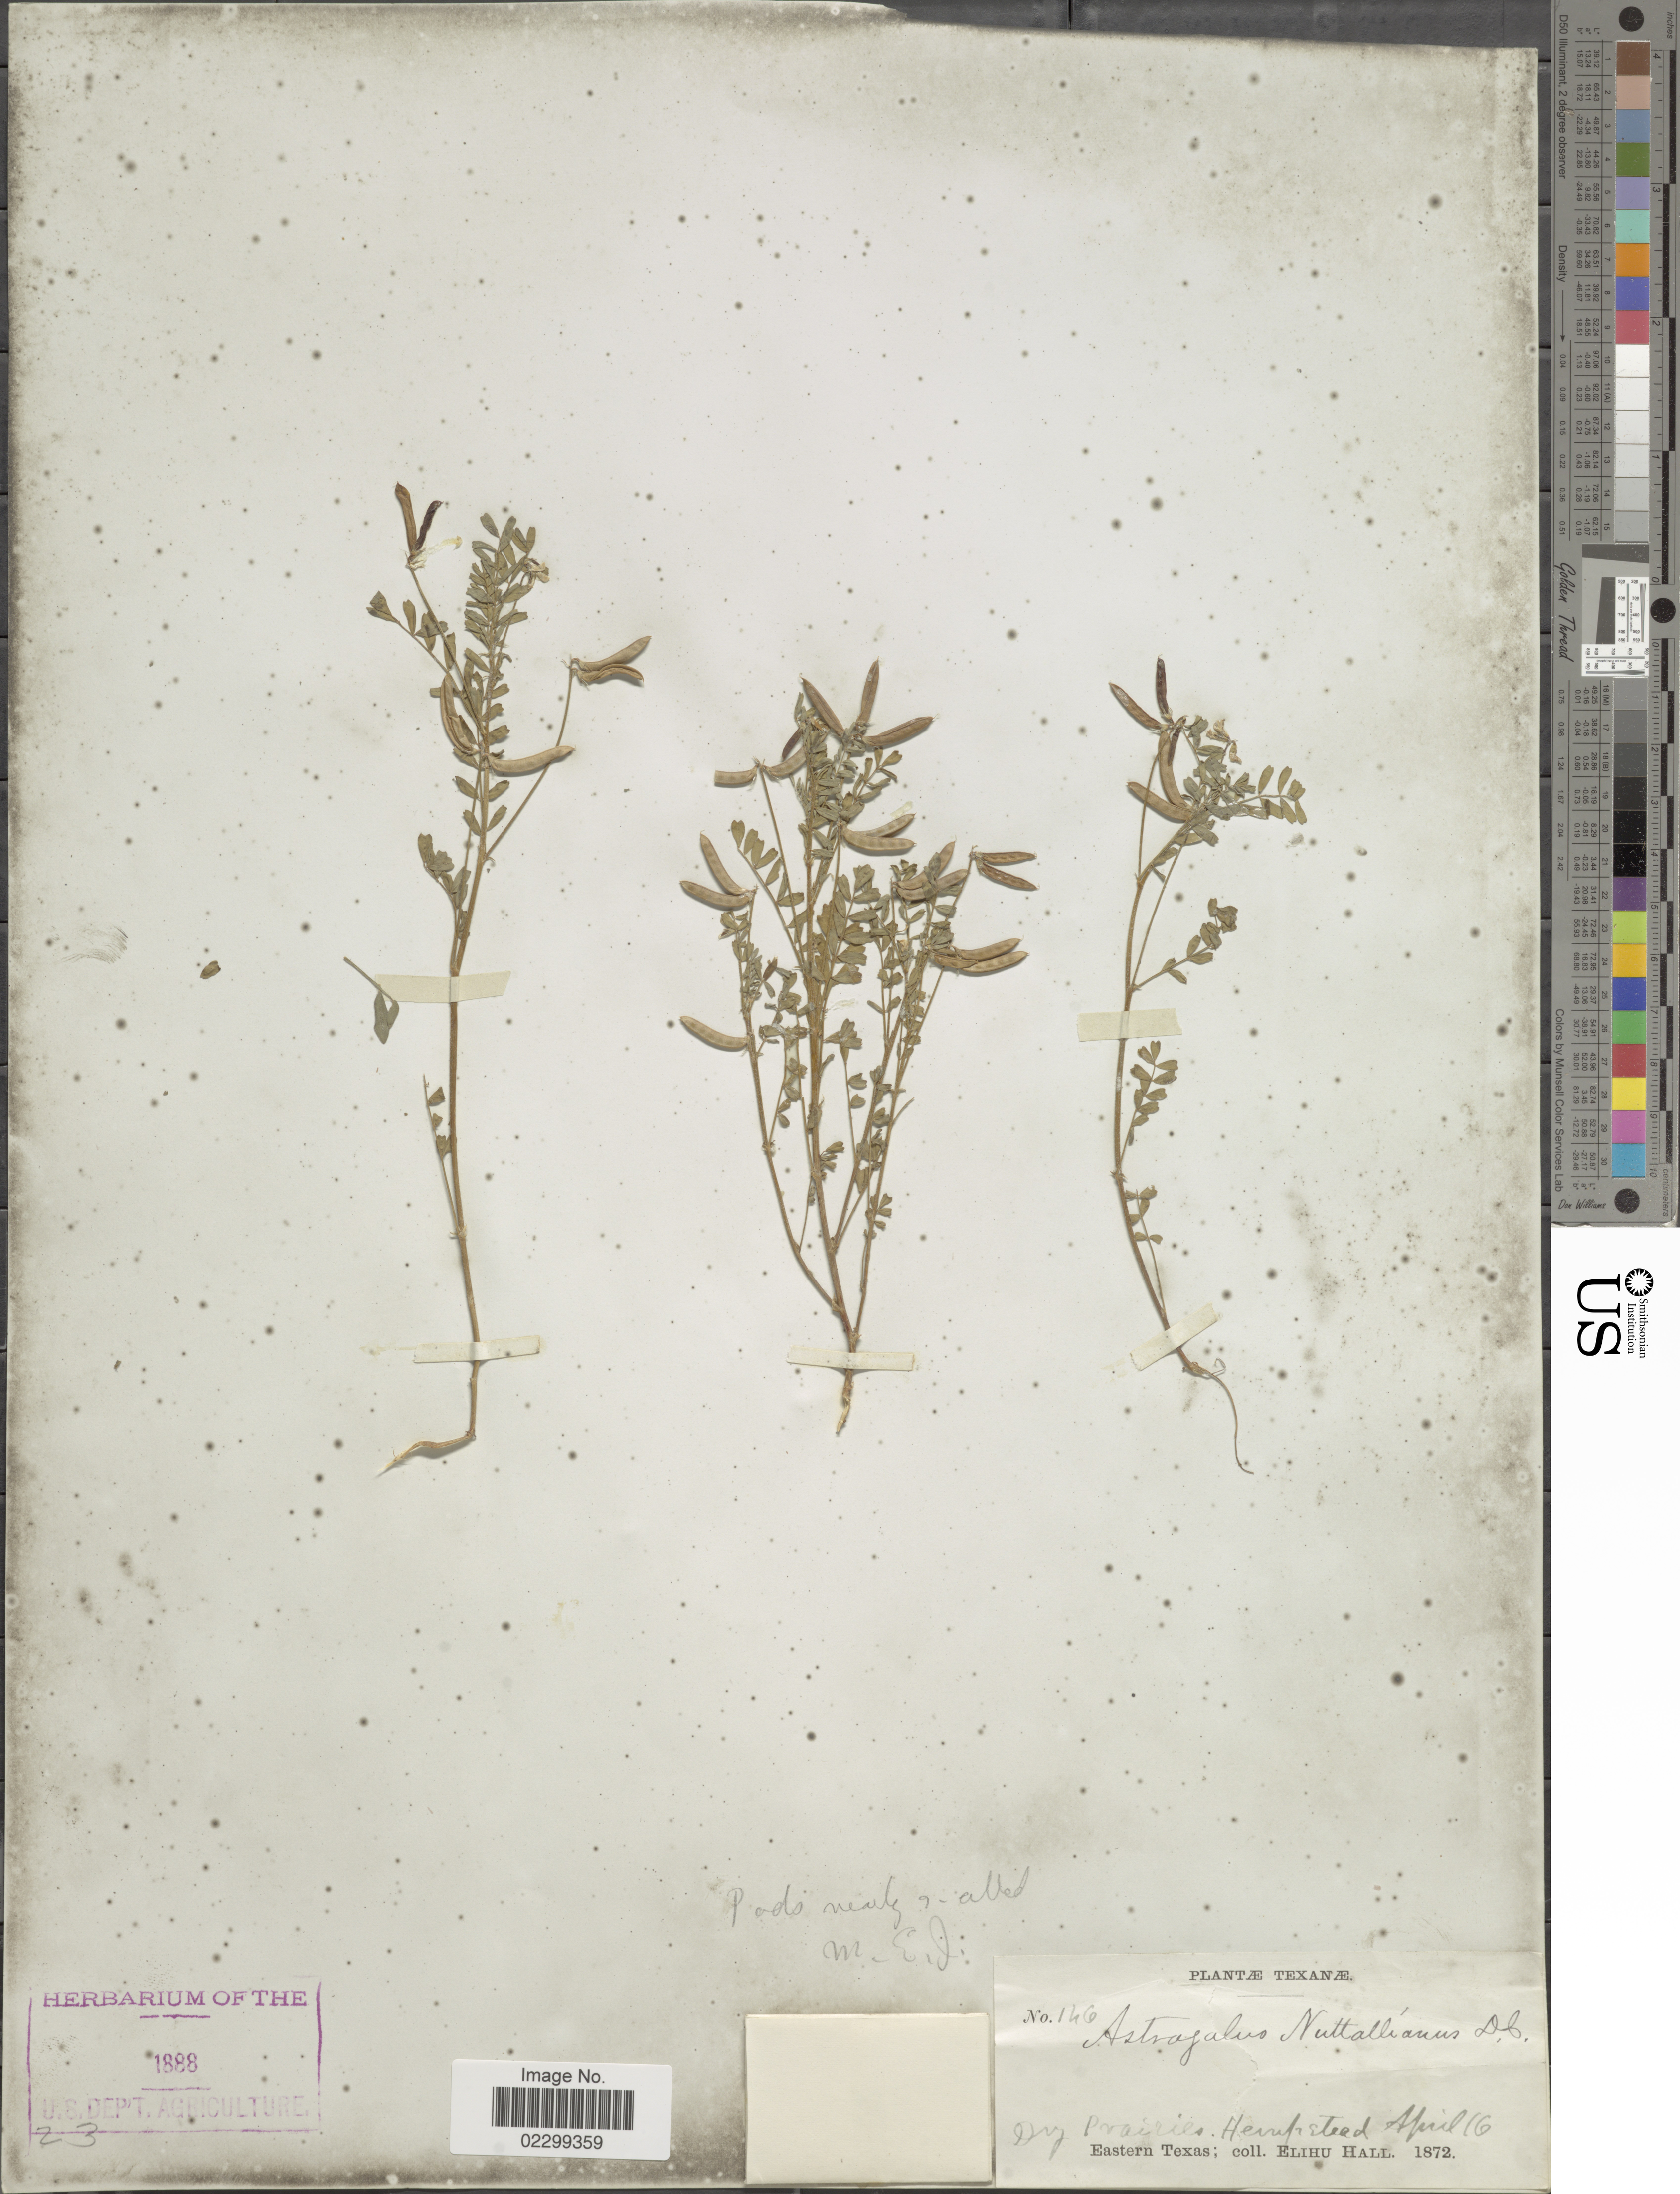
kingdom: Plantae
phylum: Tracheophyta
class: Magnoliopsida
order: Fabales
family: Fabaceae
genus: Astragalus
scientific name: Astragalus austrinus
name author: (Small) O.E. Schulz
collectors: E. Hall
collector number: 146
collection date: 1872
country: United States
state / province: Texas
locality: Hempstead